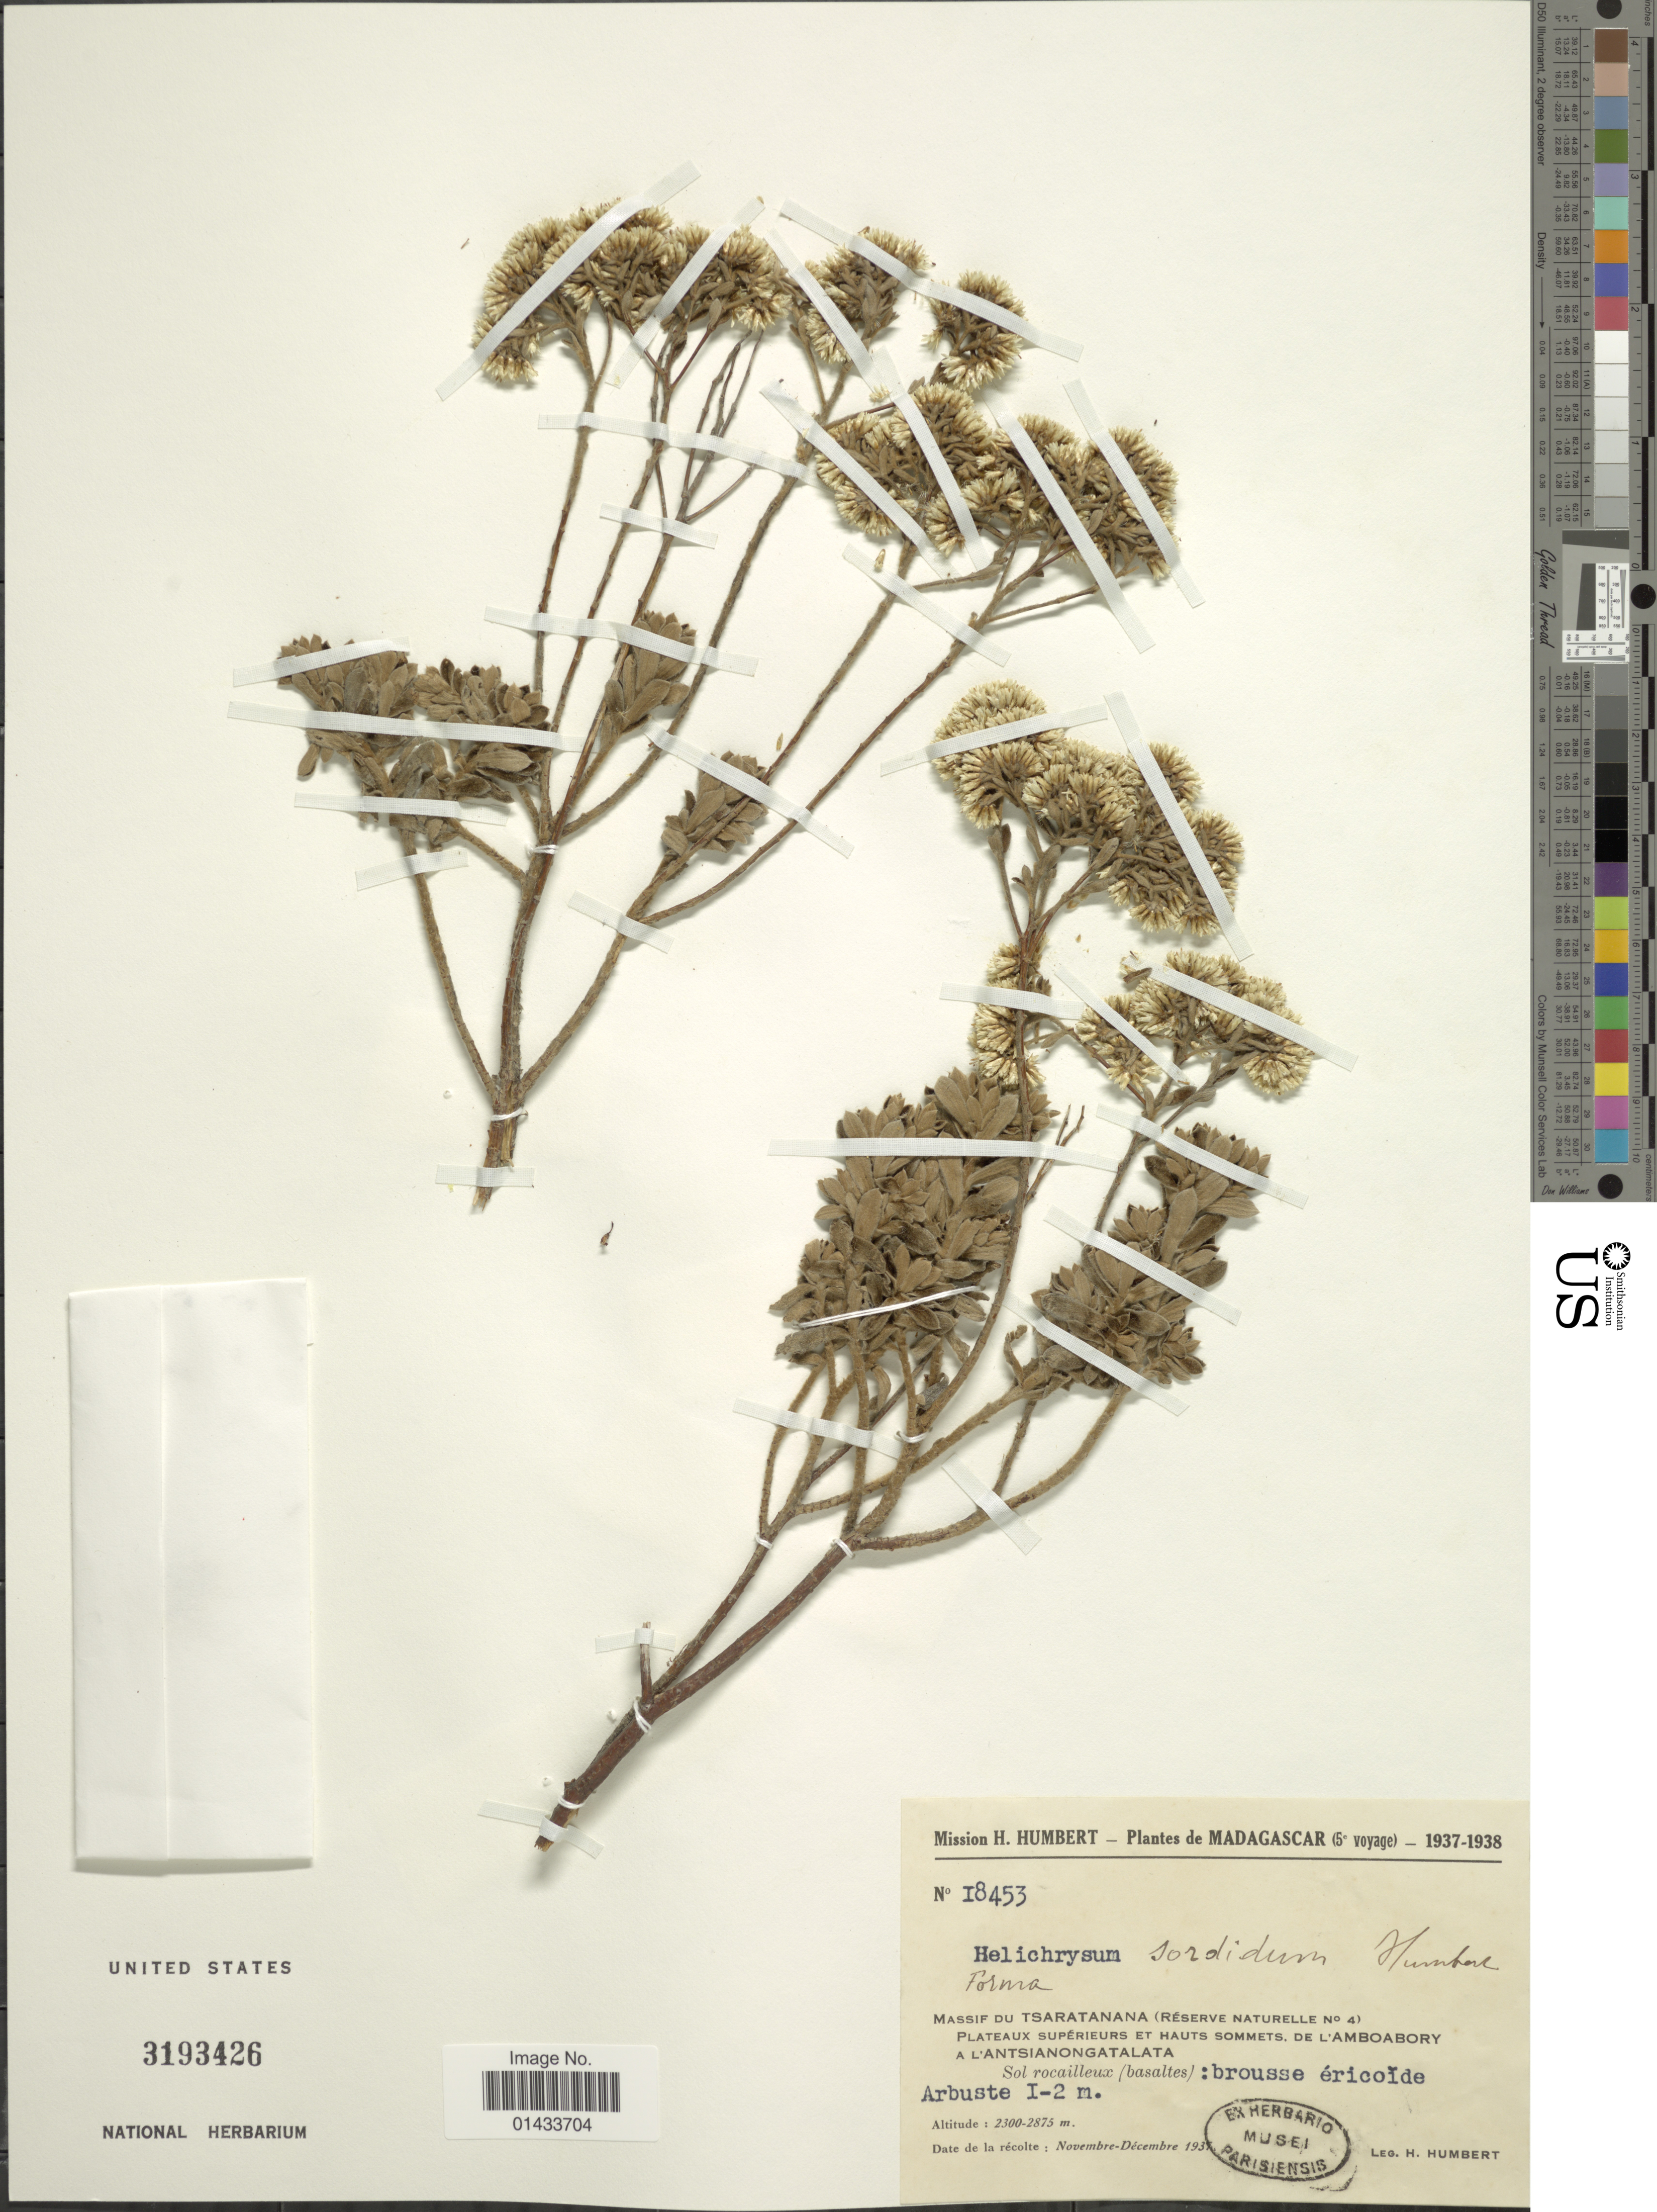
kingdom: Plantae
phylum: Tracheophyta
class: Magnoliopsida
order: Asterales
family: Asteraceae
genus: Helichrysum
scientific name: Helichrysum sordidum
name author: Humbert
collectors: H. Humbert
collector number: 18453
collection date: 1937-11/1937-12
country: Madagascar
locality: Massif du Tsaratanana (Reserve Naturelle no. 4) Plateaux Superieurs et Hauts Sommets, de l' Amboabory a l' Antsianongatalata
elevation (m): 2300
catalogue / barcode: US 3193426